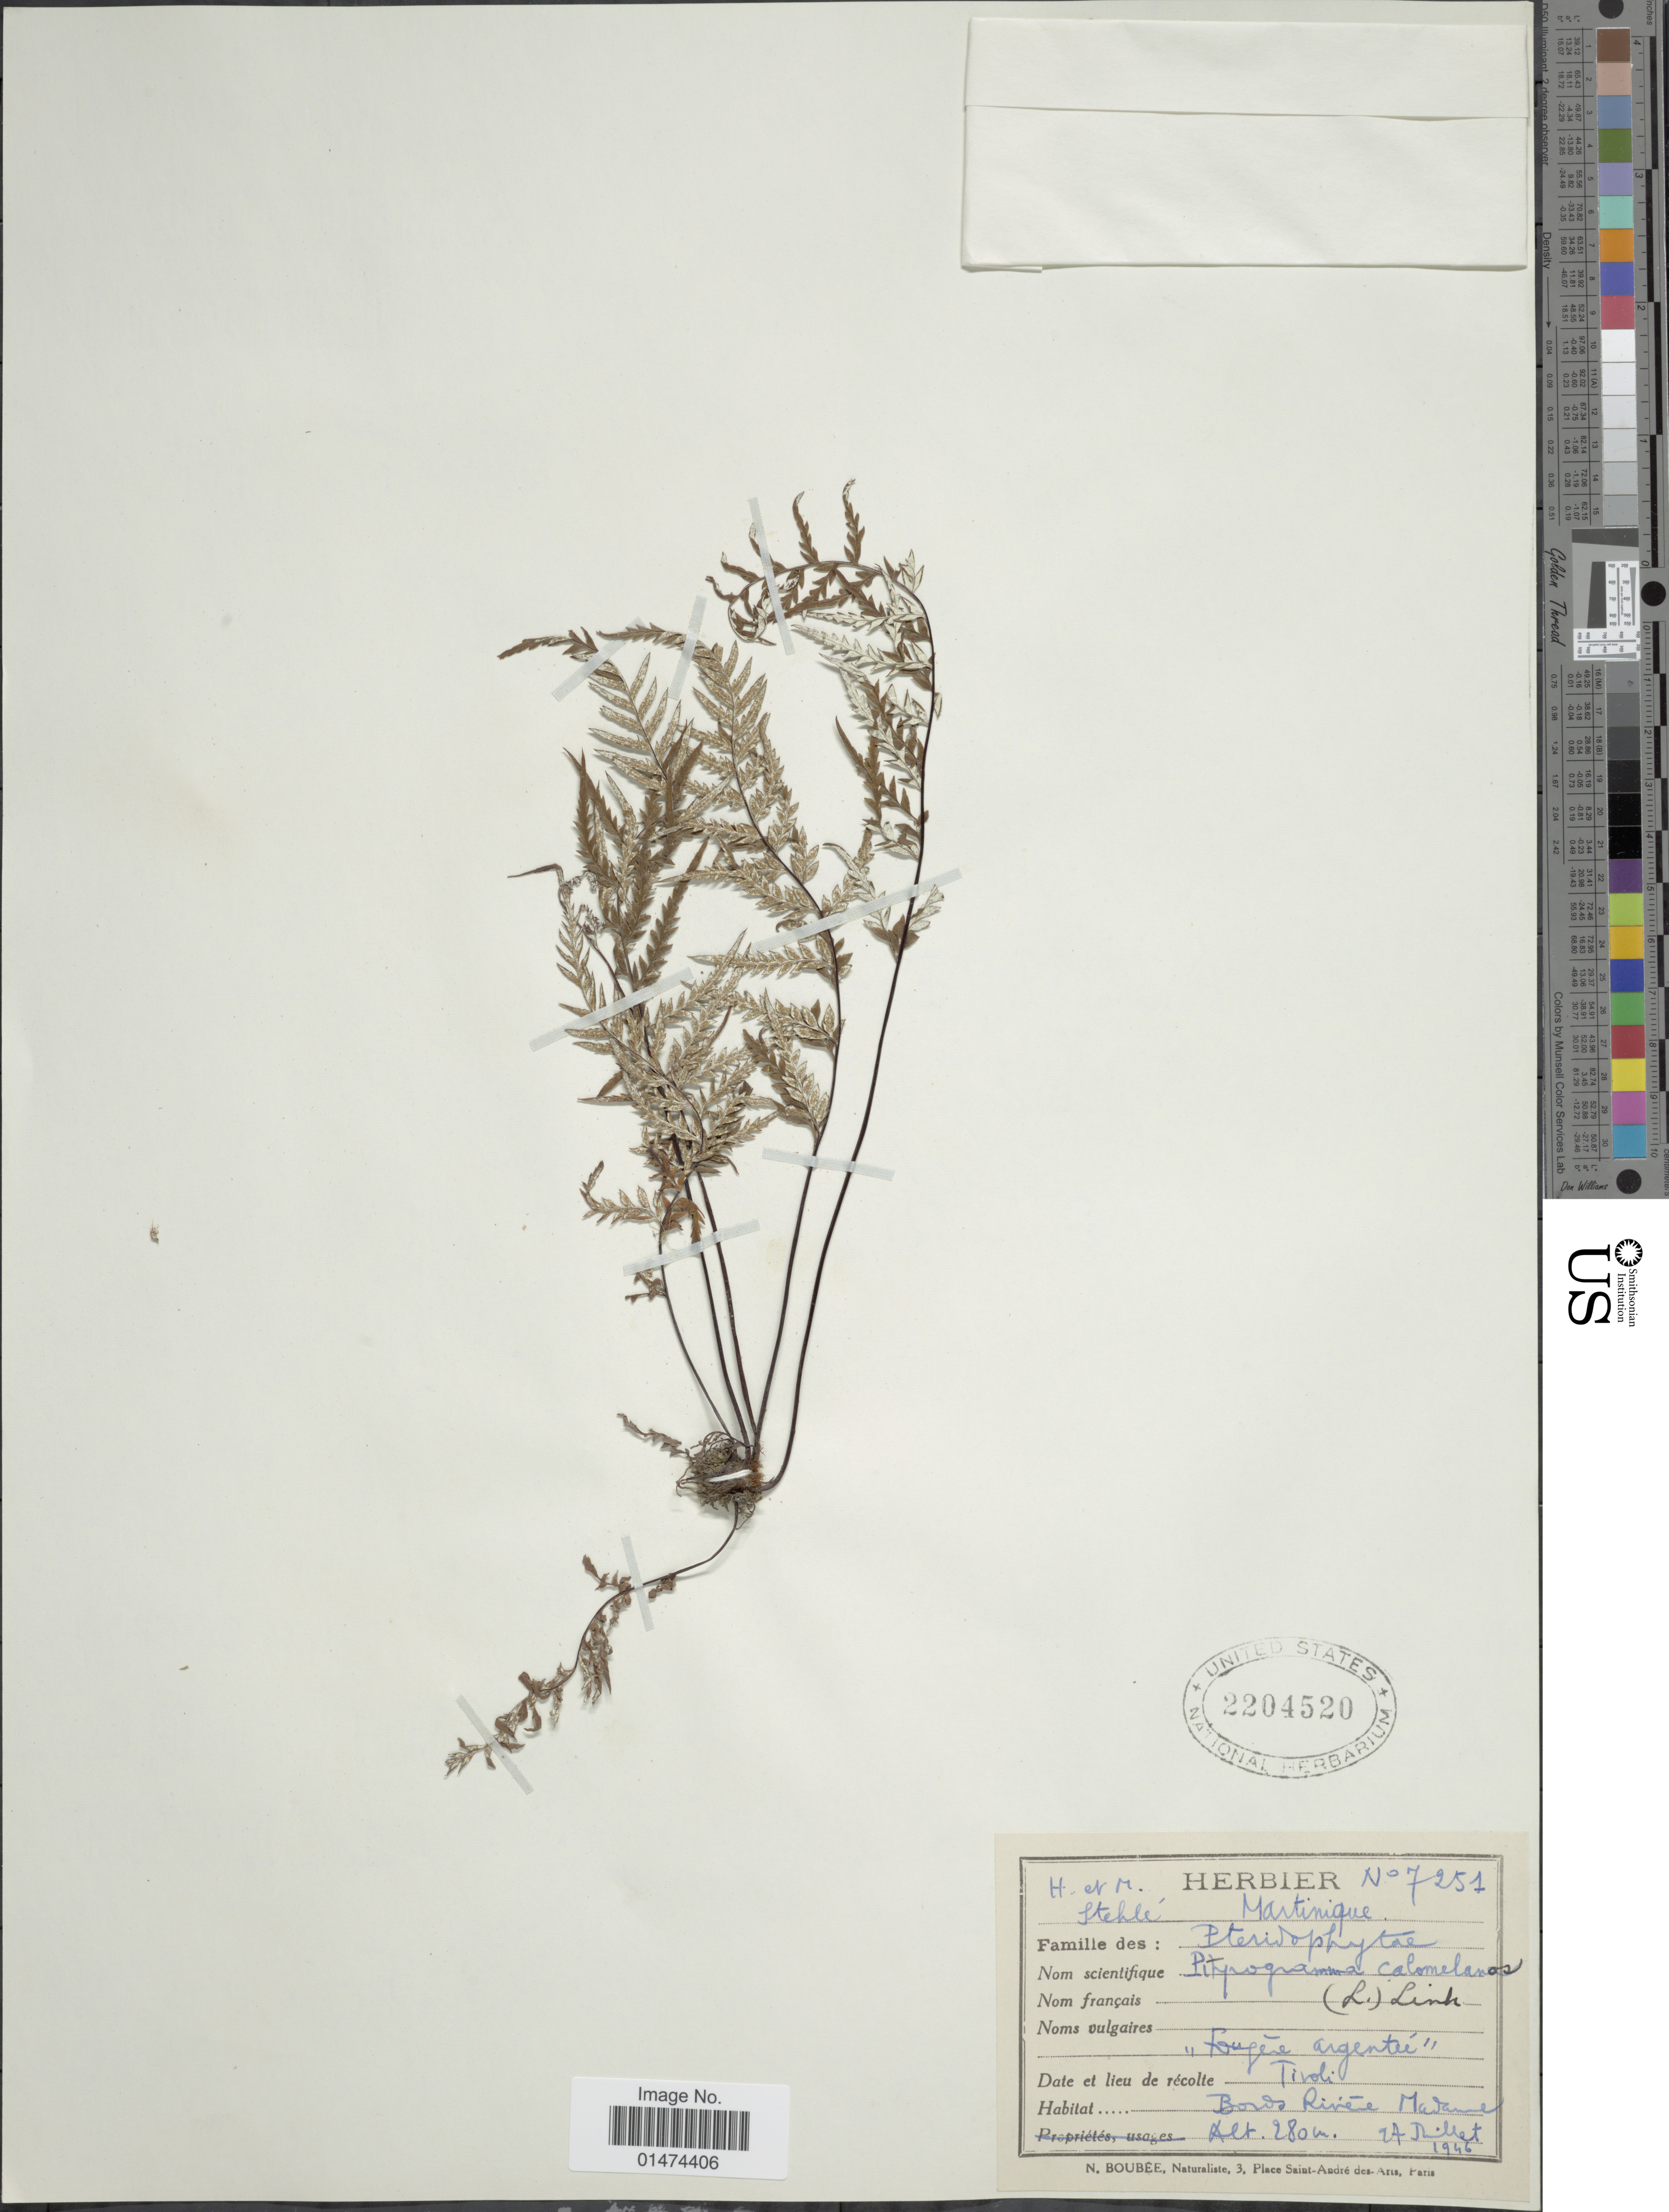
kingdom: Plantae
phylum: Tracheophyta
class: Polypodiopsida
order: Polypodiales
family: Pteridaceae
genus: Pityrogramma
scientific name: Pityrogramma calomelanos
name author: (L.) Link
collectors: H. Stehlé & M. Stehlé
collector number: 7251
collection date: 1946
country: Martinique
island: Martinique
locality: Fougere argentée. Tivoli. Bords Rivière Madame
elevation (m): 280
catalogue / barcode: US 2204520